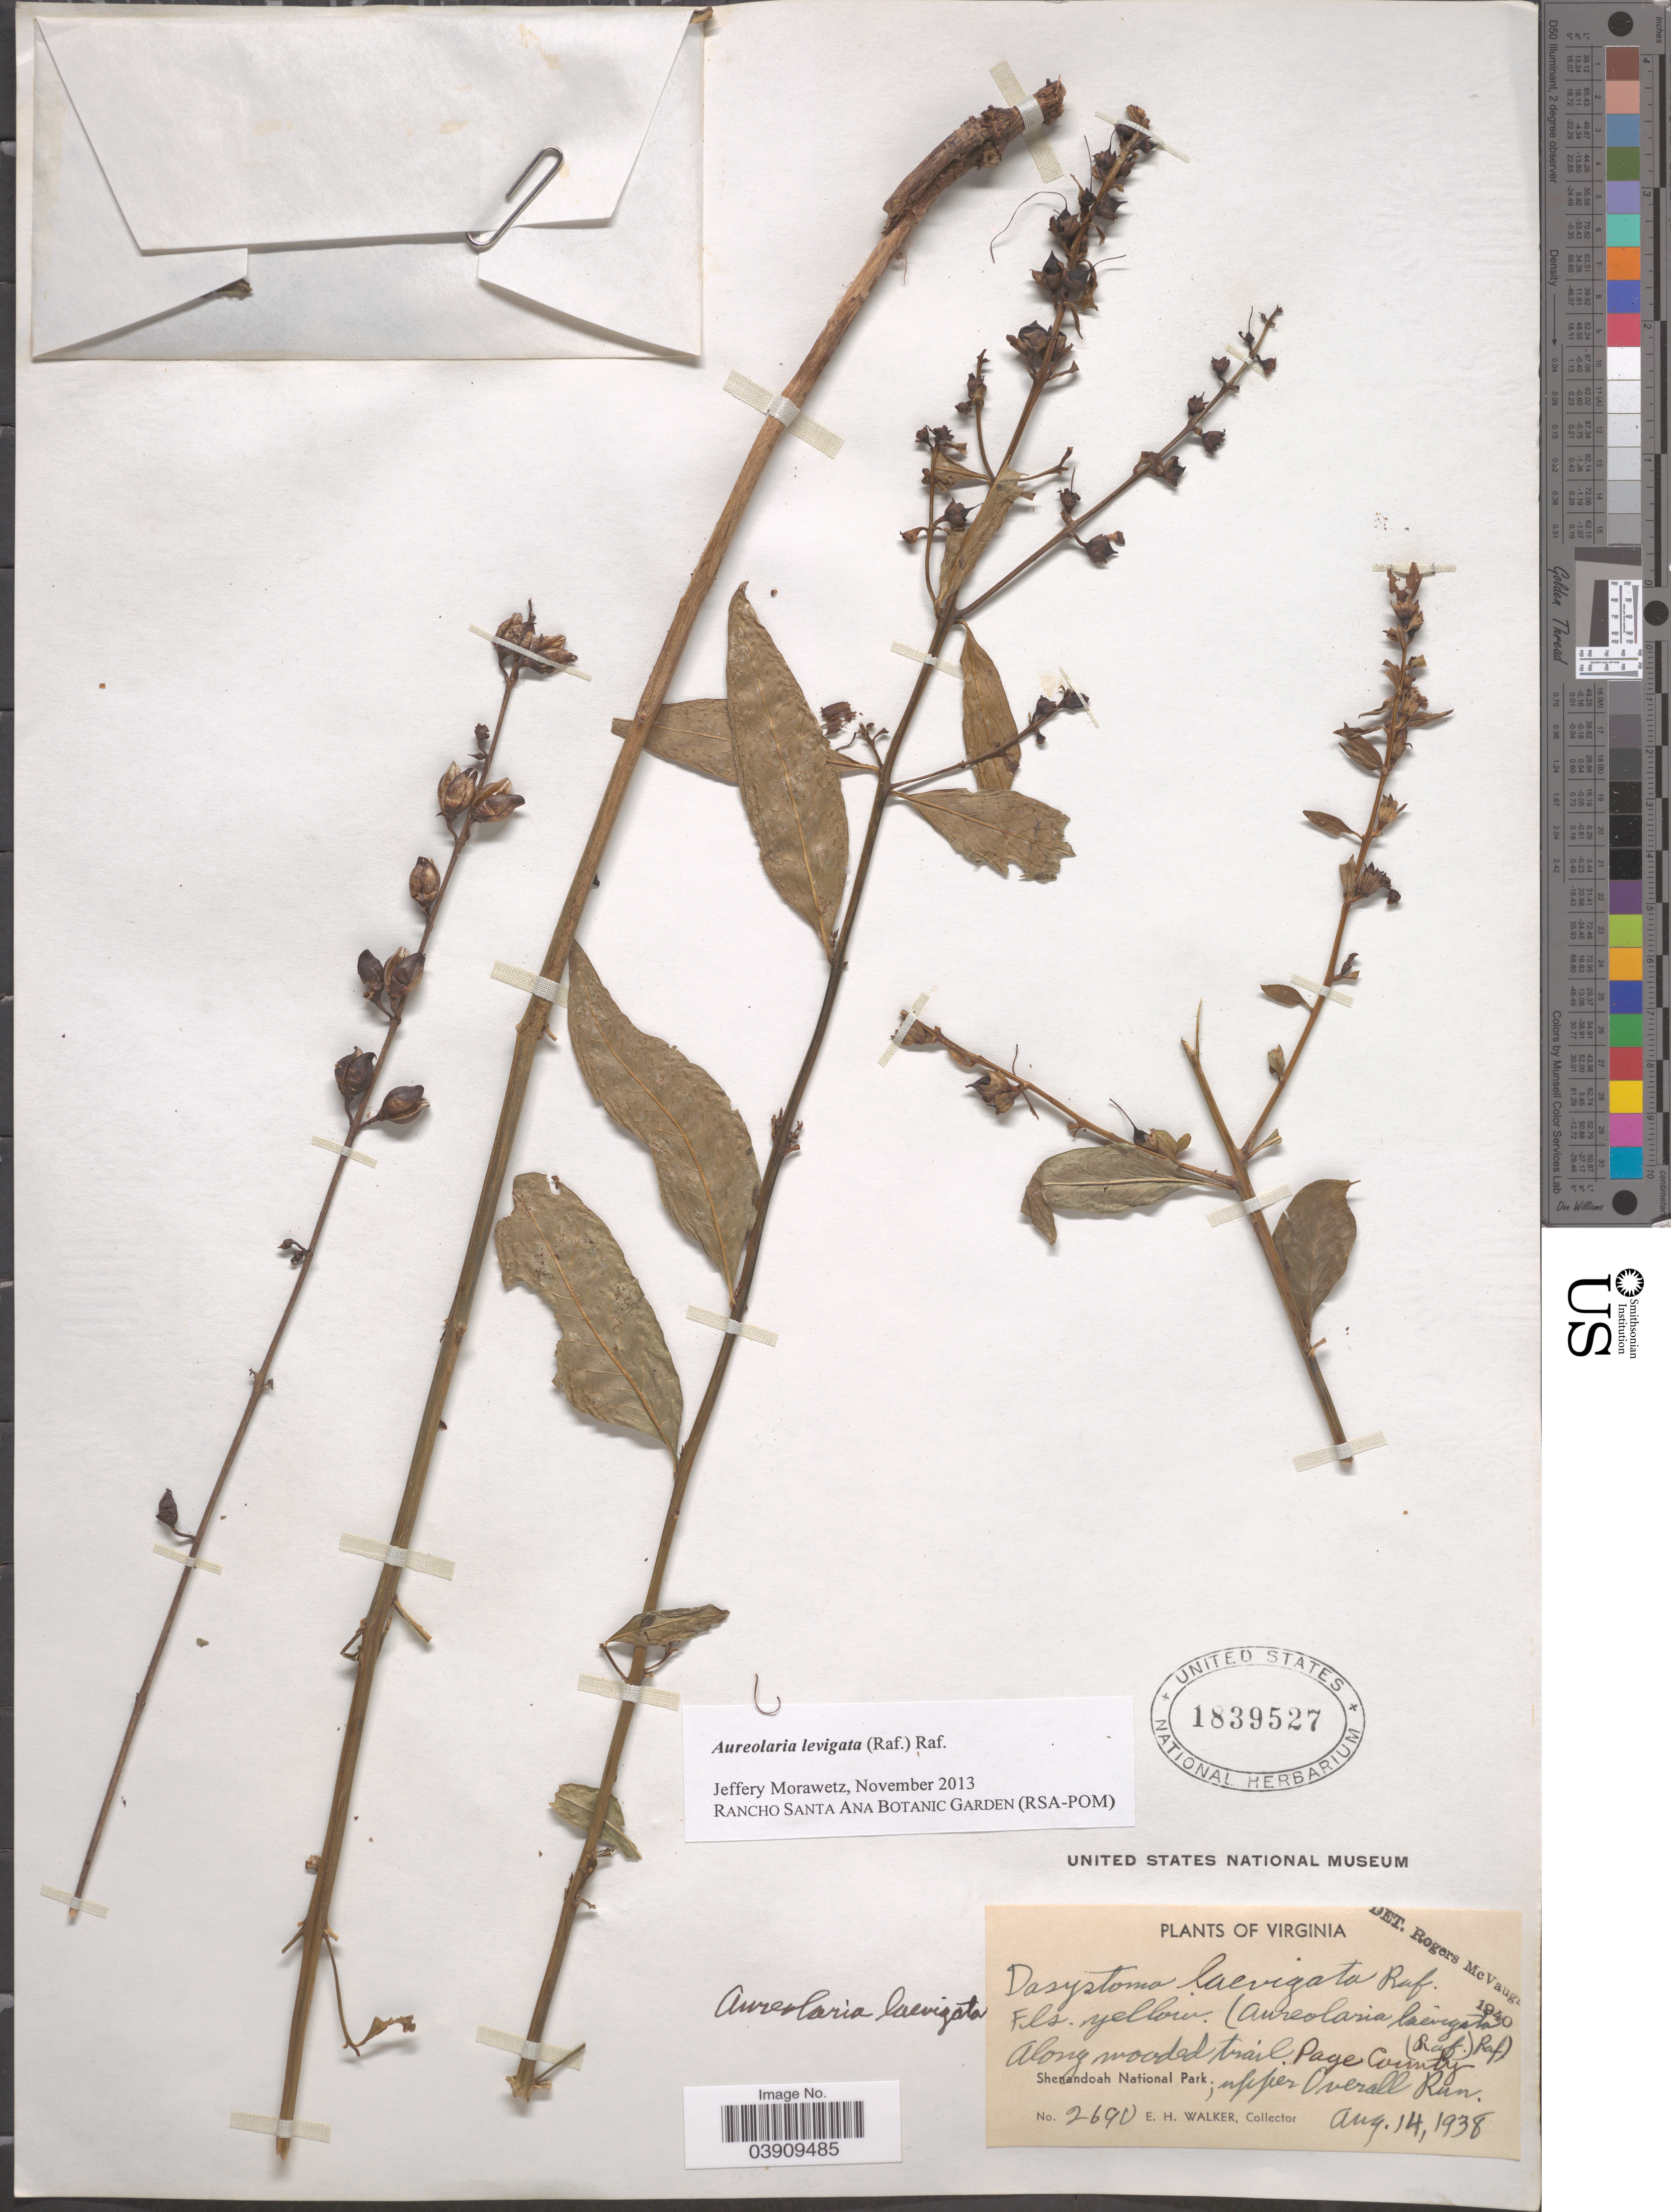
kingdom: Plantae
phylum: Tracheophyta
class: Magnoliopsida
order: Lamiales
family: Orobanchaceae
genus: Aureolaria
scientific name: Aureolaria laevigata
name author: (Raf.) Raf.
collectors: E. H. Walker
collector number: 2690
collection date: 1938-08-14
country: United States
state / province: Virginia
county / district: Page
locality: Along wooded trail. Page County. Shenandoah National Park; upper Overall Run.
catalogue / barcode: US 1839527